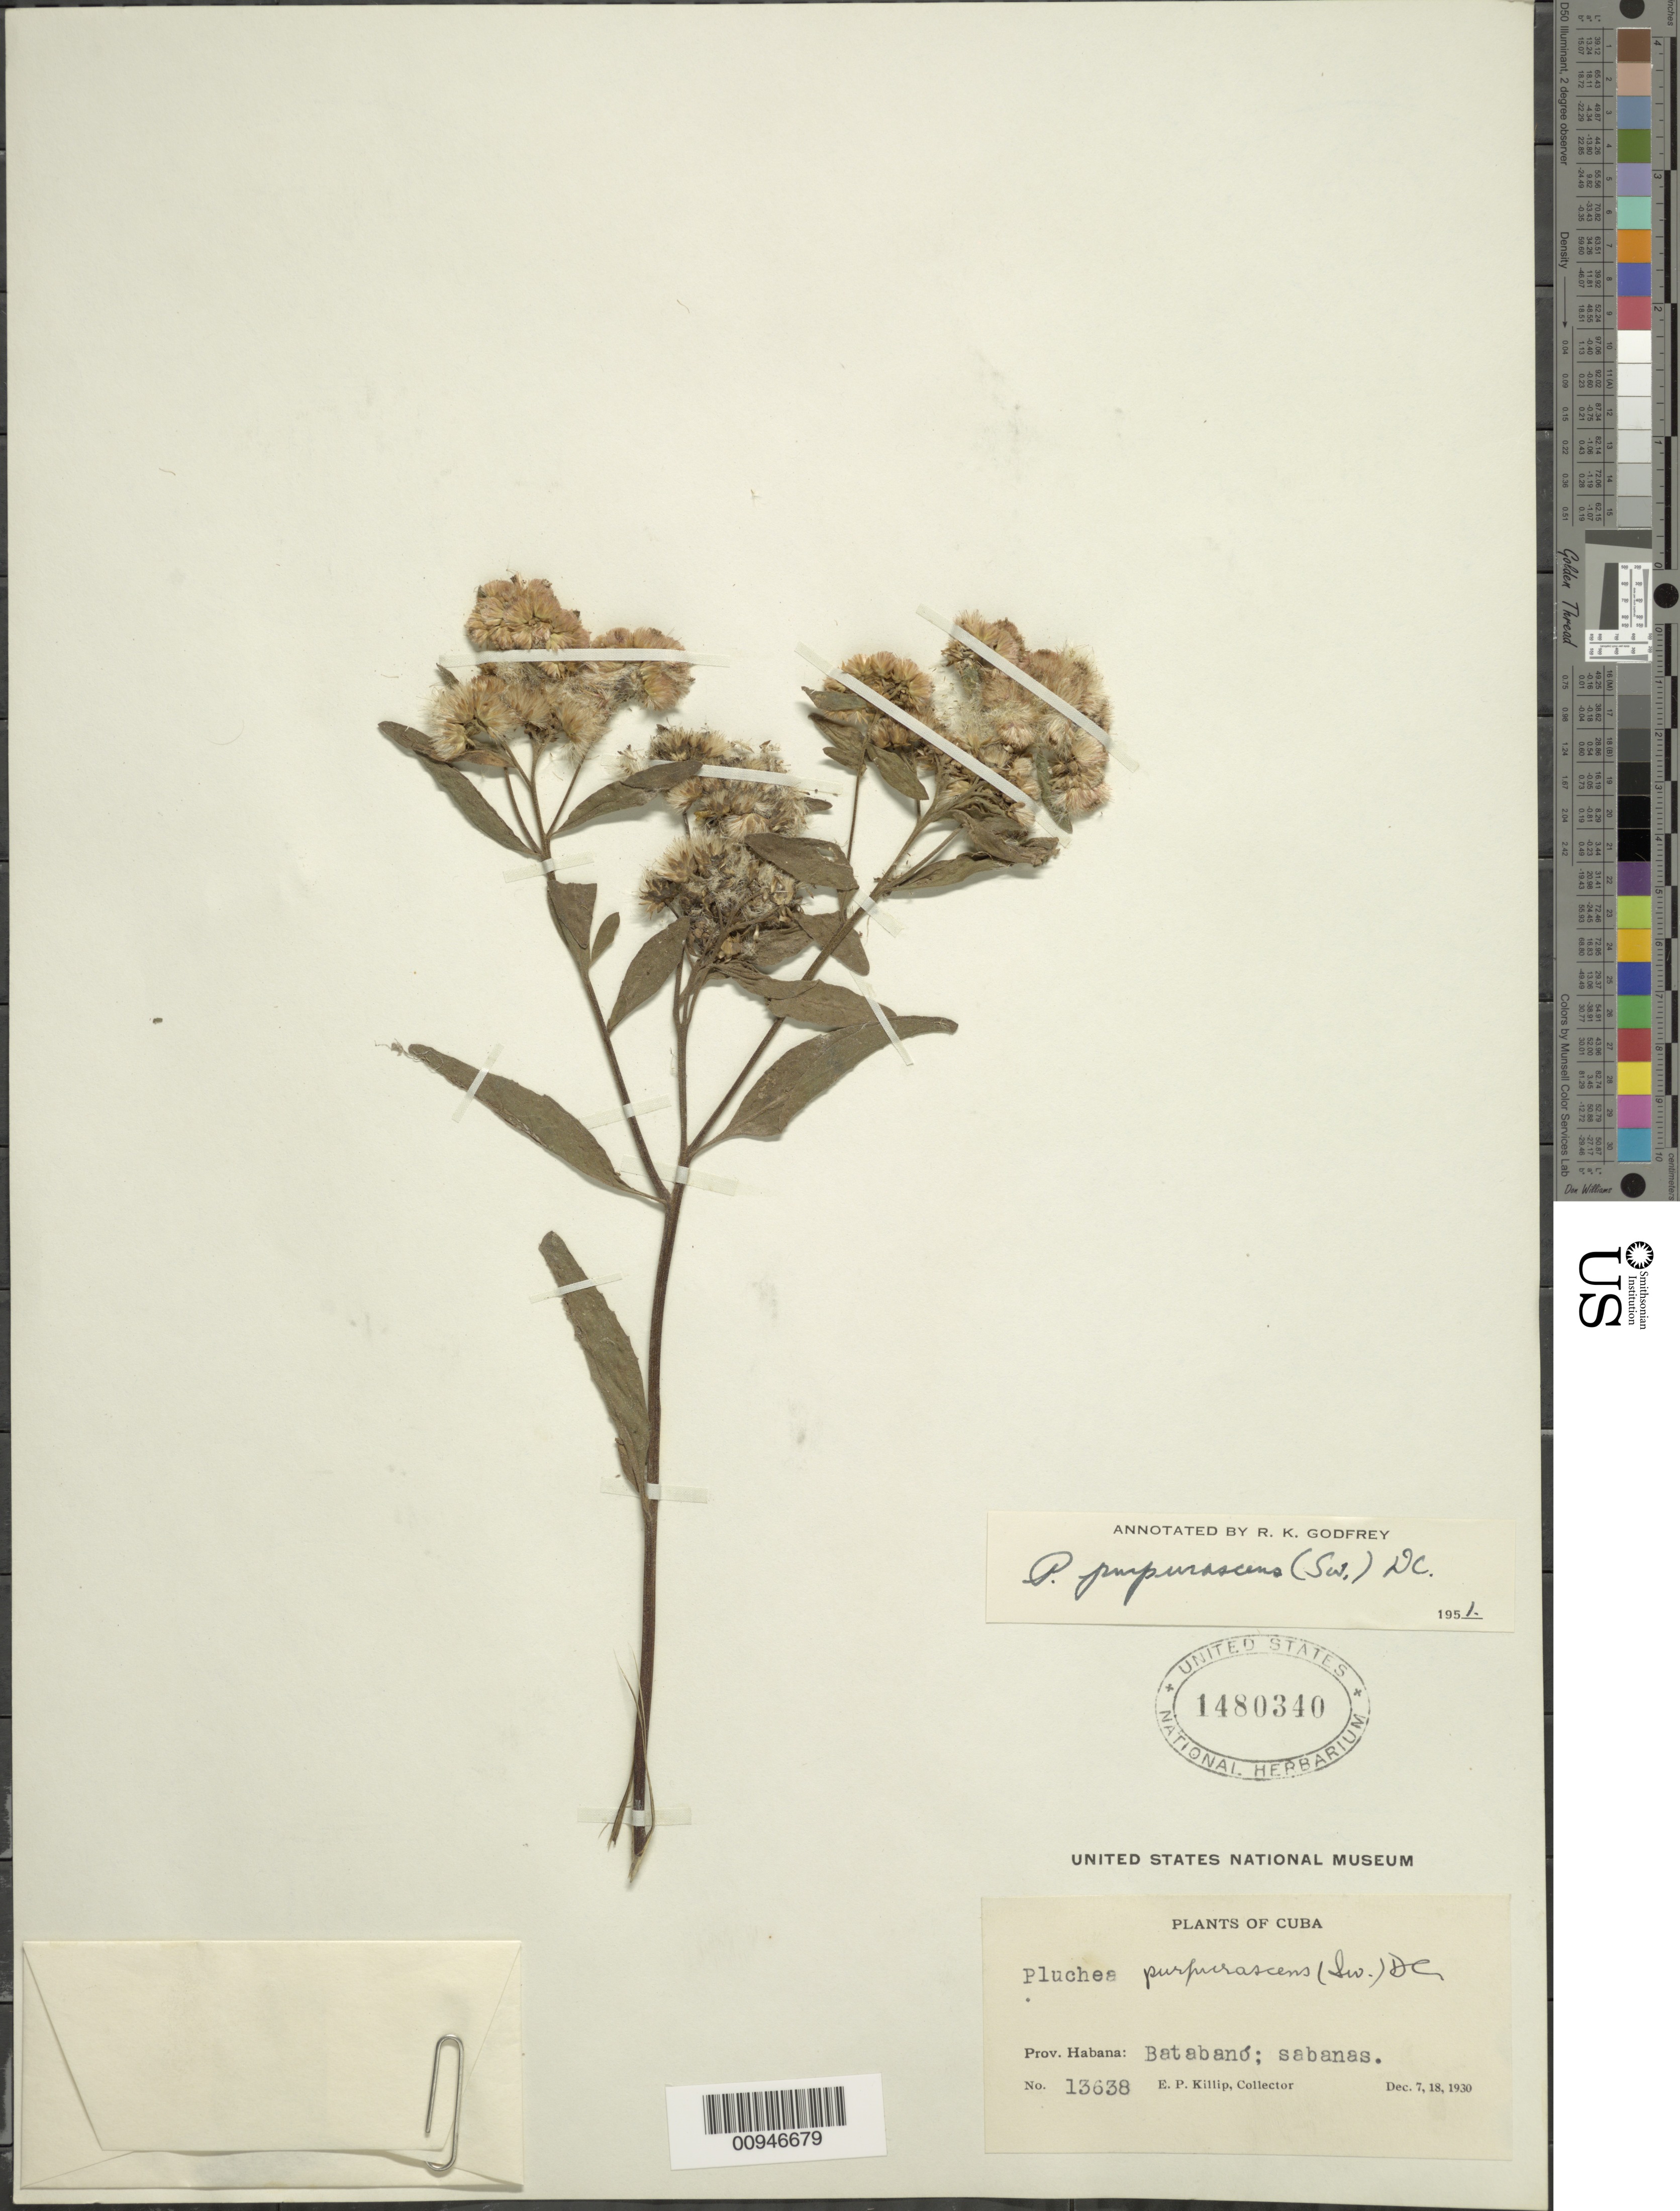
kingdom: Plantae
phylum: Tracheophyta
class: Magnoliopsida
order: Asterales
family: Asteraceae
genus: Pluchea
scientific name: Pluchea odorata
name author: (L.) Cass.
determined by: Godfrey, R. K.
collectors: E. P. Killip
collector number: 13638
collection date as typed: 07 Dec 1930 to 18 Dec 1930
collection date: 1930-12-07/1930-12-18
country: Cuba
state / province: La Habana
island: Cuba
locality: Batabanó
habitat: Sabanas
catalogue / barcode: US 1480340